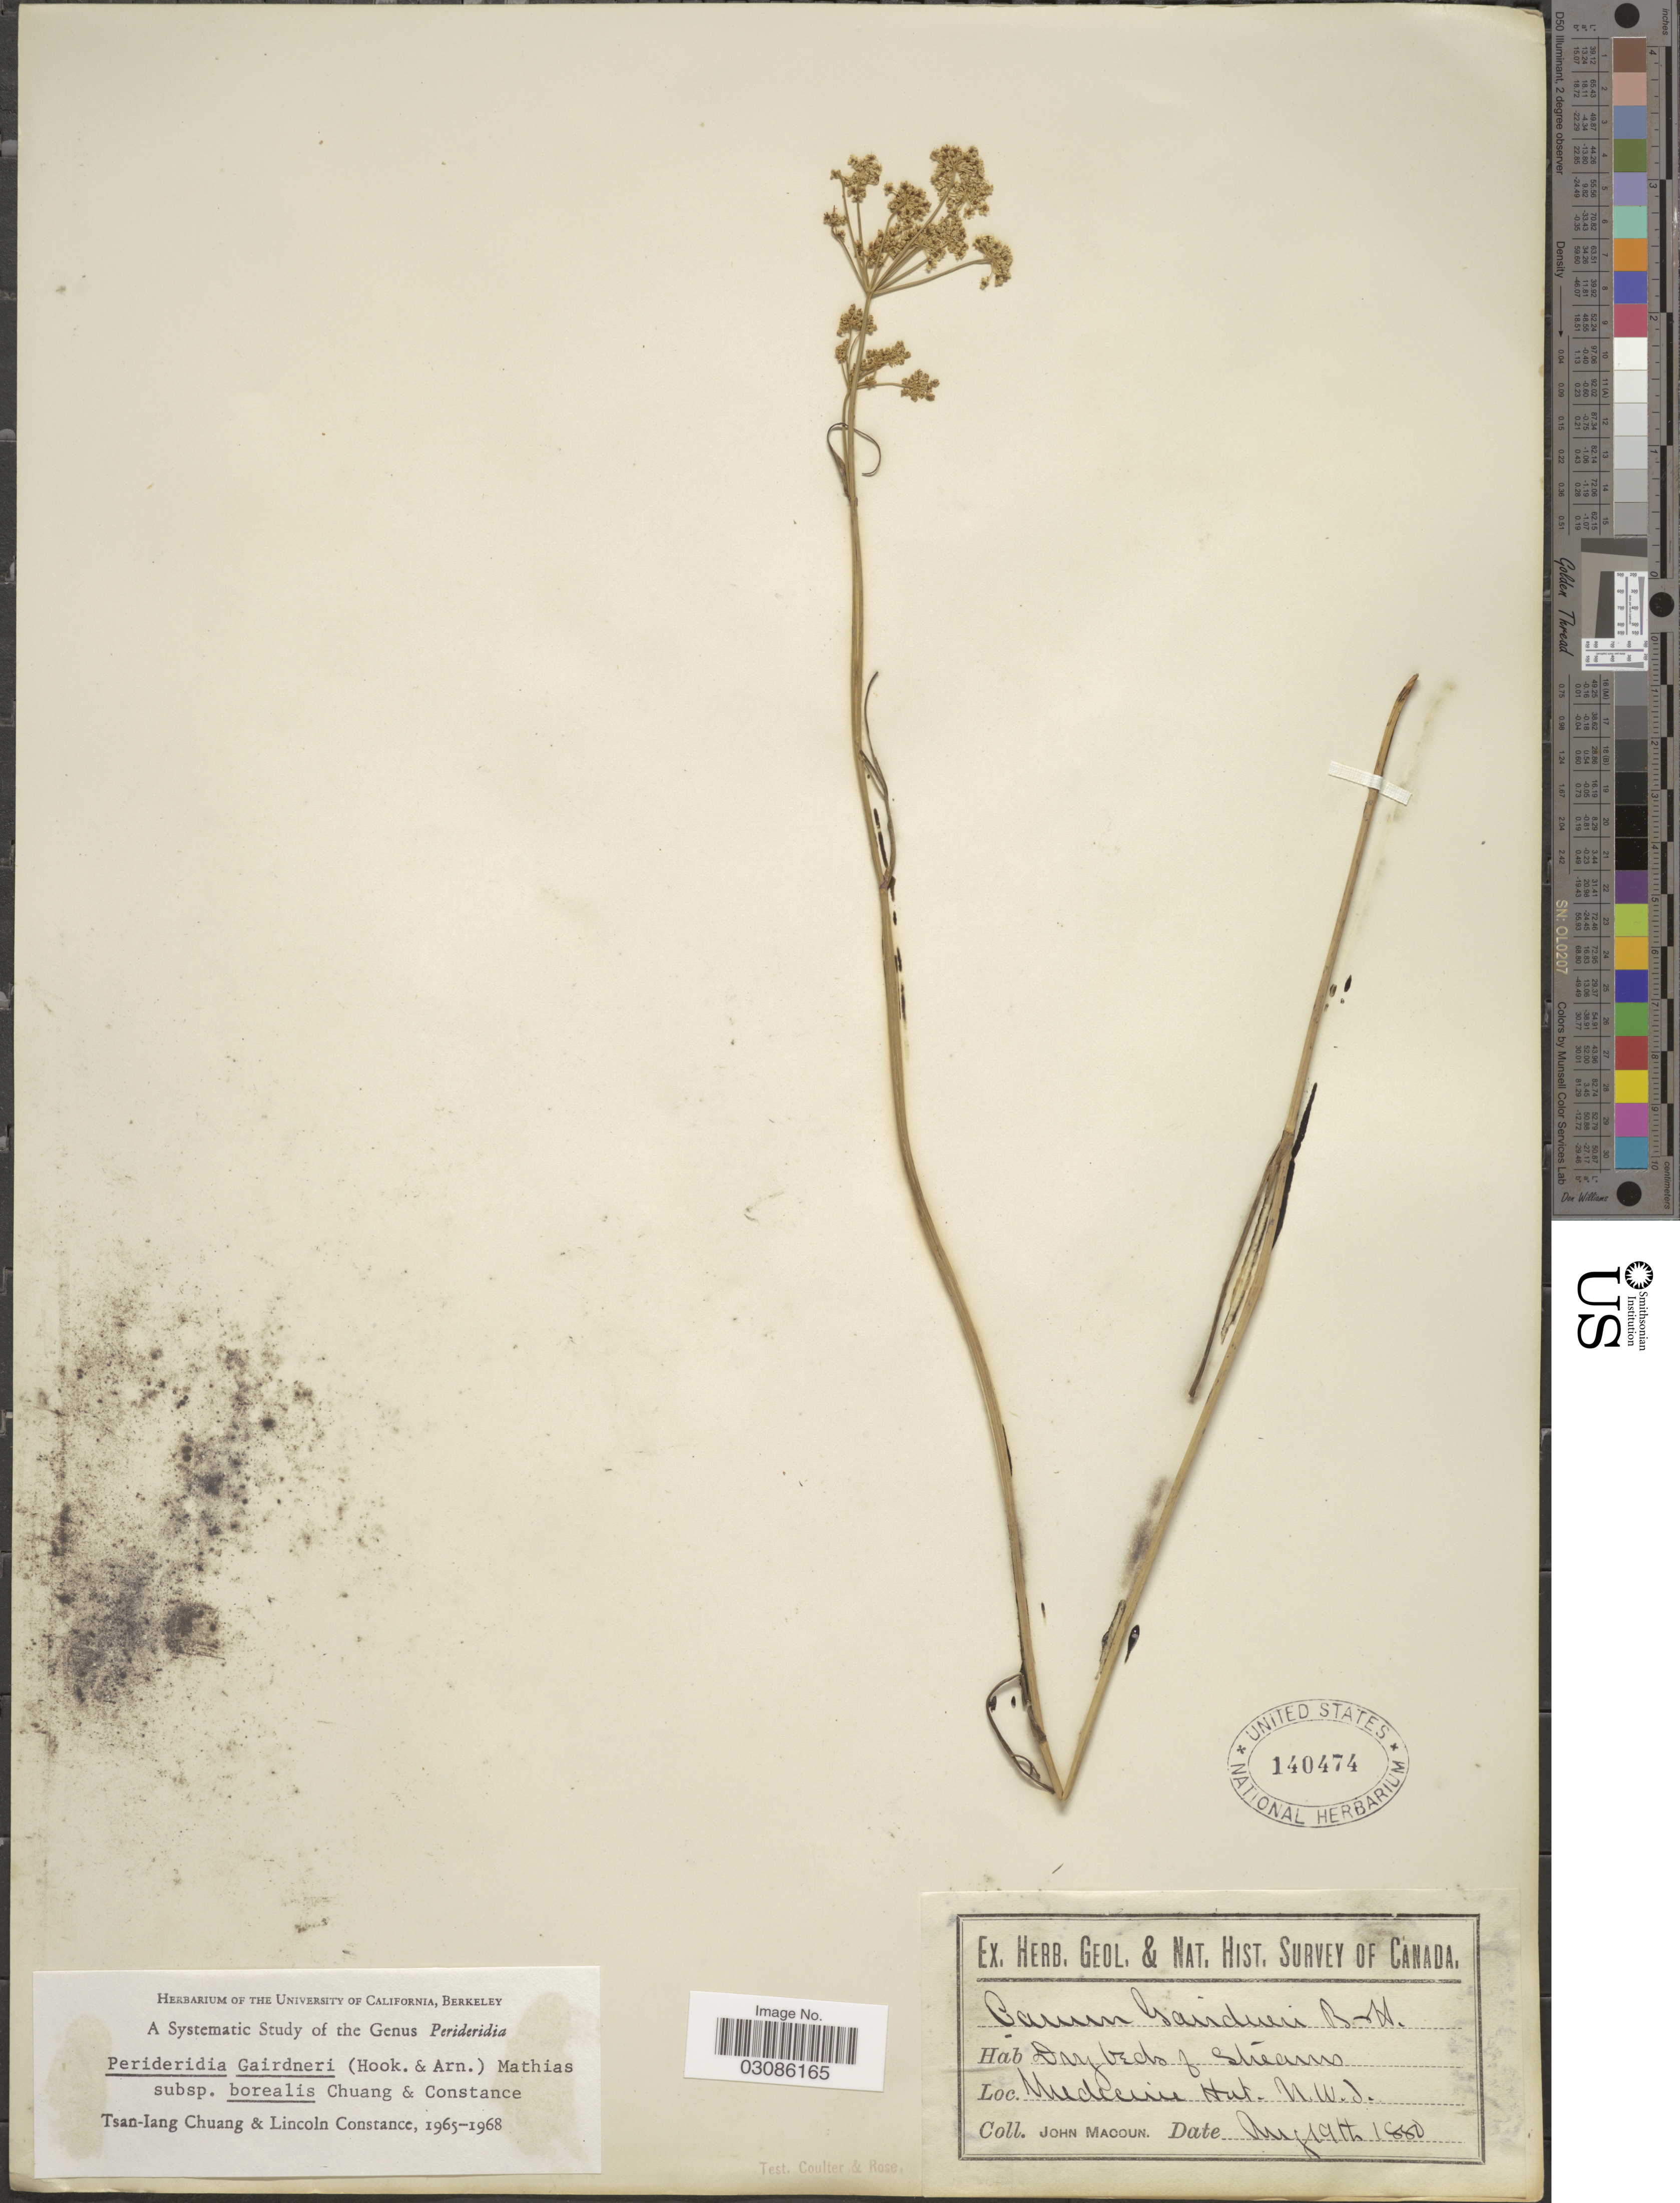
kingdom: Plantae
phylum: Tracheophyta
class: Magnoliopsida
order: Apiales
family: Apiaceae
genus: Perideridia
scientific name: Perideridia gairdneri subsp. borealis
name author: T.I. Chuang & Constance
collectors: J. Macoun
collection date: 1880-08-19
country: Canada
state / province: Alberta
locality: Medecine Hut. N.W.T.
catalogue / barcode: US 140474